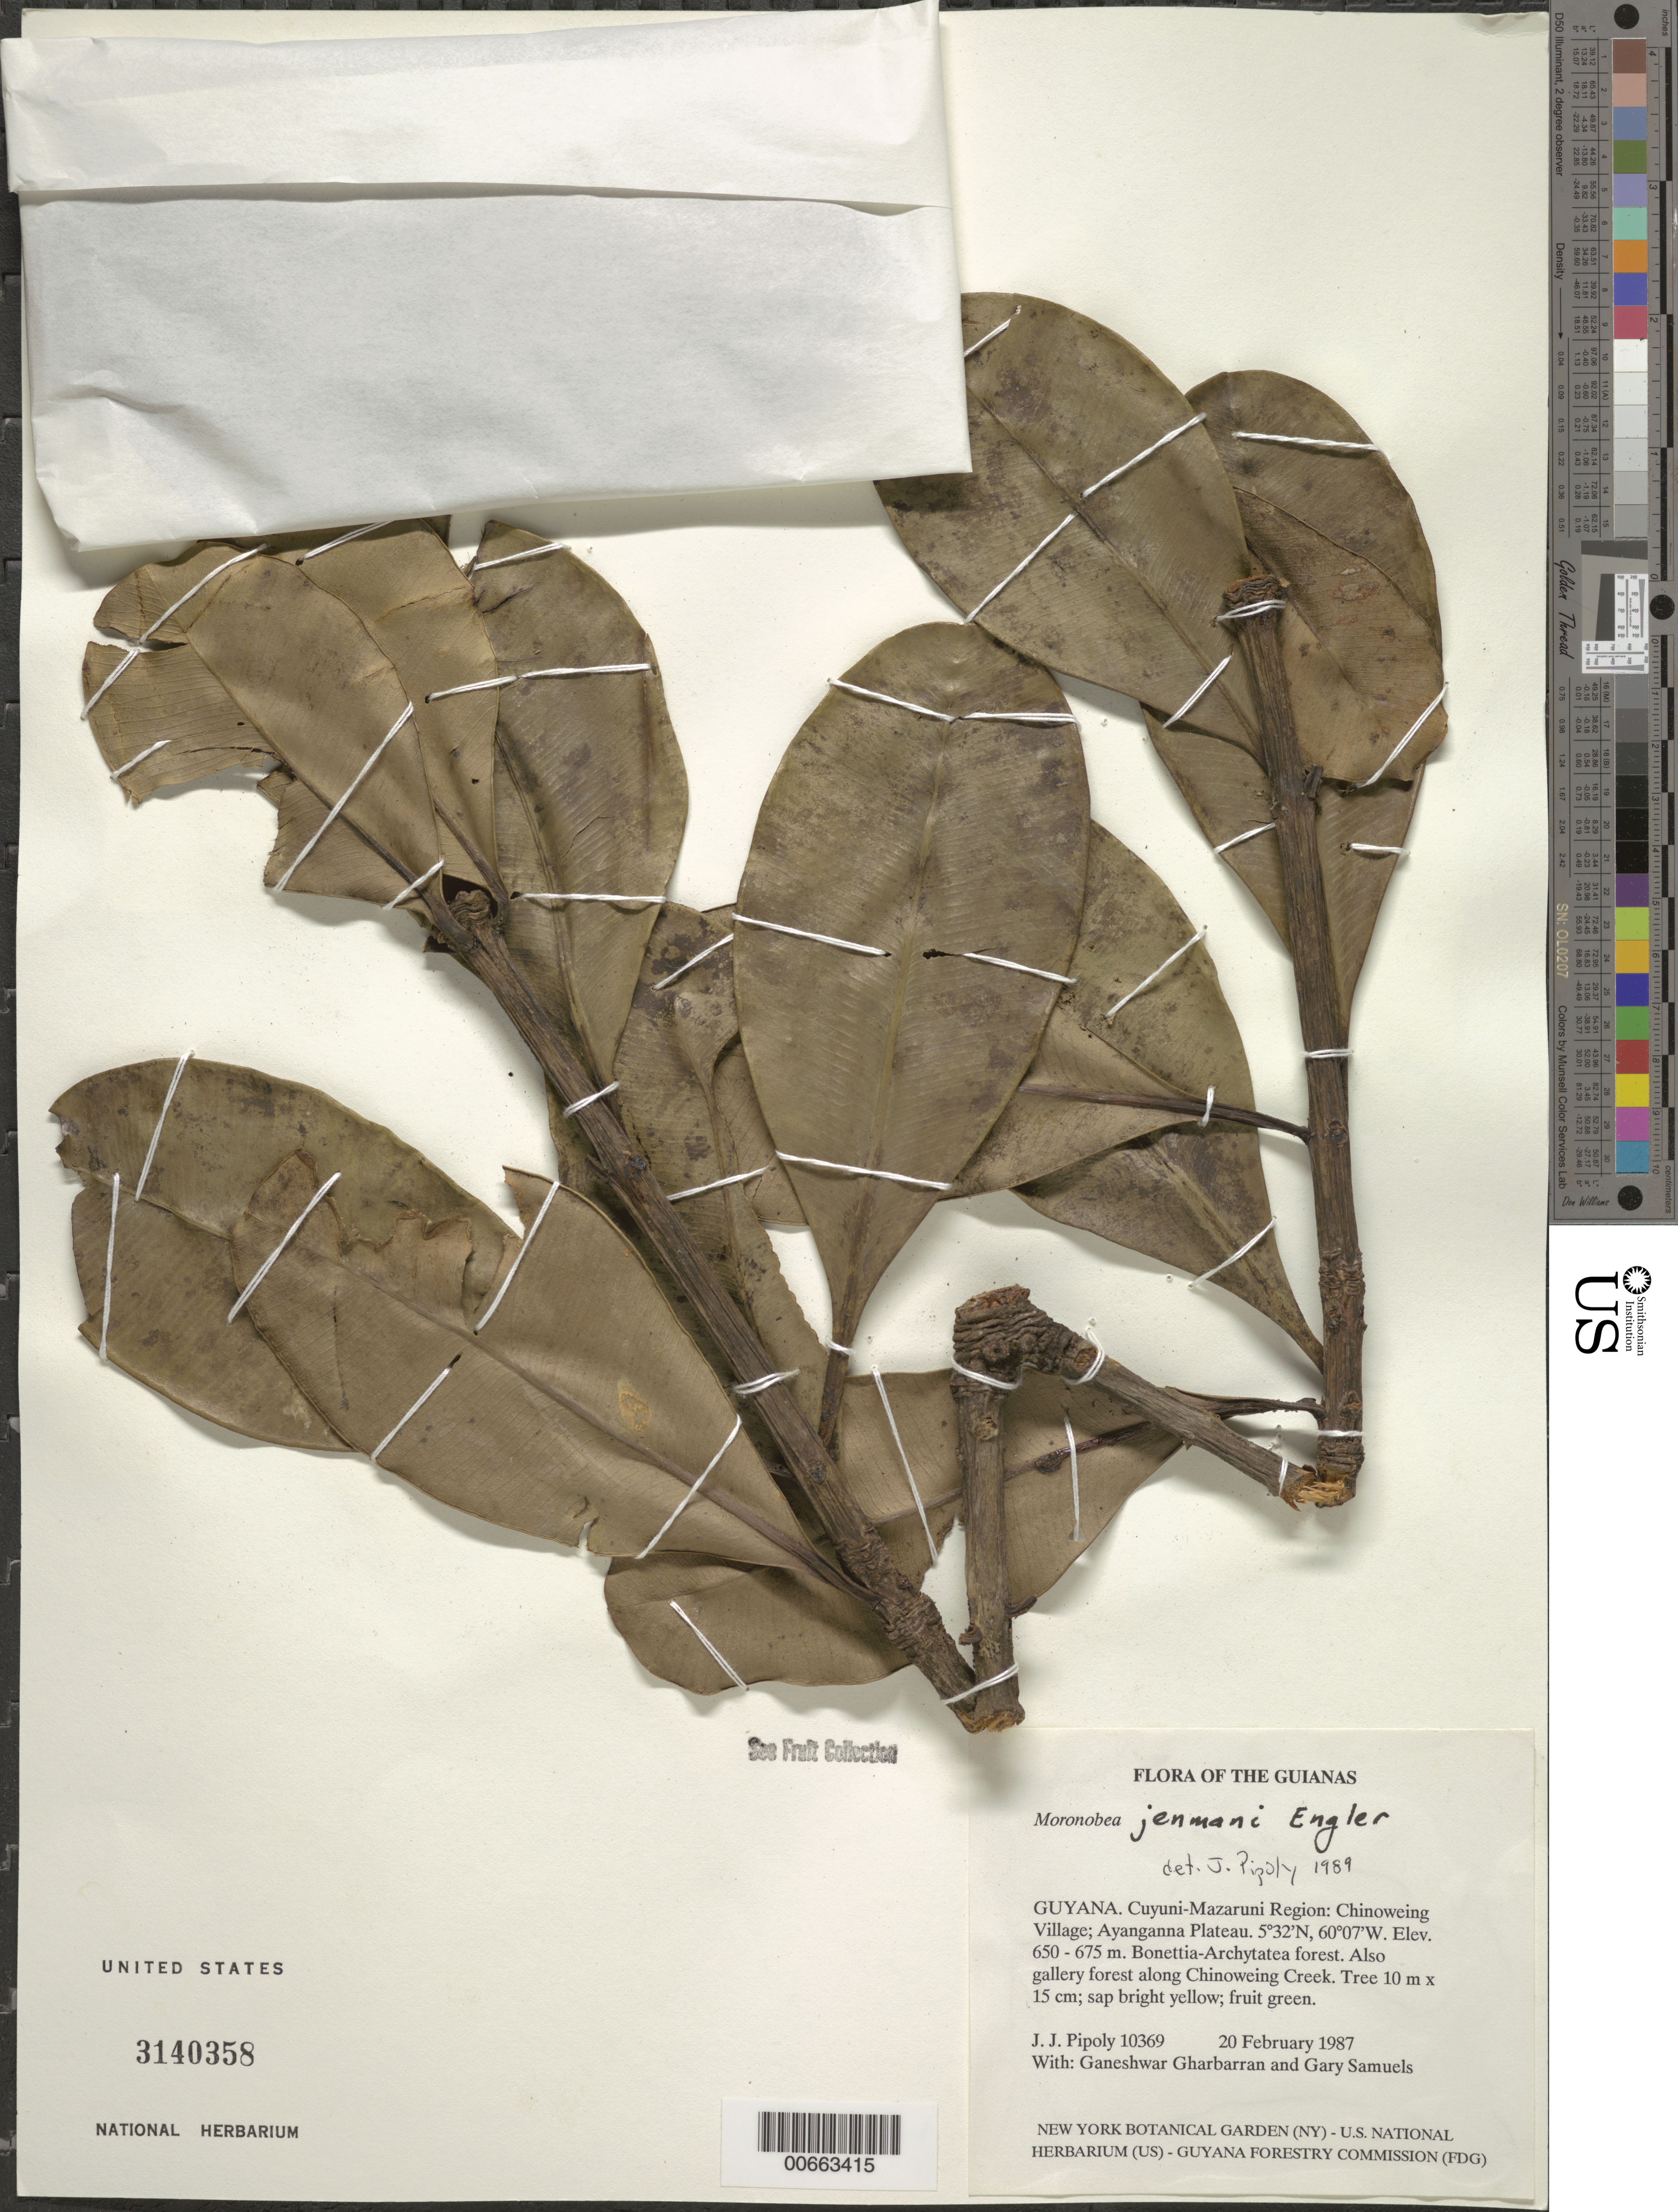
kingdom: Plantae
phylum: Tracheophyta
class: Magnoliopsida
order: Malpighiales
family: Clusiaceae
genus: Moronobea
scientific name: Moronobea jenmanii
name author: Engl.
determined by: Pipoly, J. J., III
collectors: J. J. Pipoly, G. Gharbarran & G. Samuels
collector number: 10369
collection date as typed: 20 February 1987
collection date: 1987-02-20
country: Guyana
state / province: Cuyuni-Mazaruni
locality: Chinoweing Village; Ayanganna Plateau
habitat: Bonnetia-Archytaea forest. Also gallery forest along Chinoweing Creek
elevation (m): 650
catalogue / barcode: US 3140358